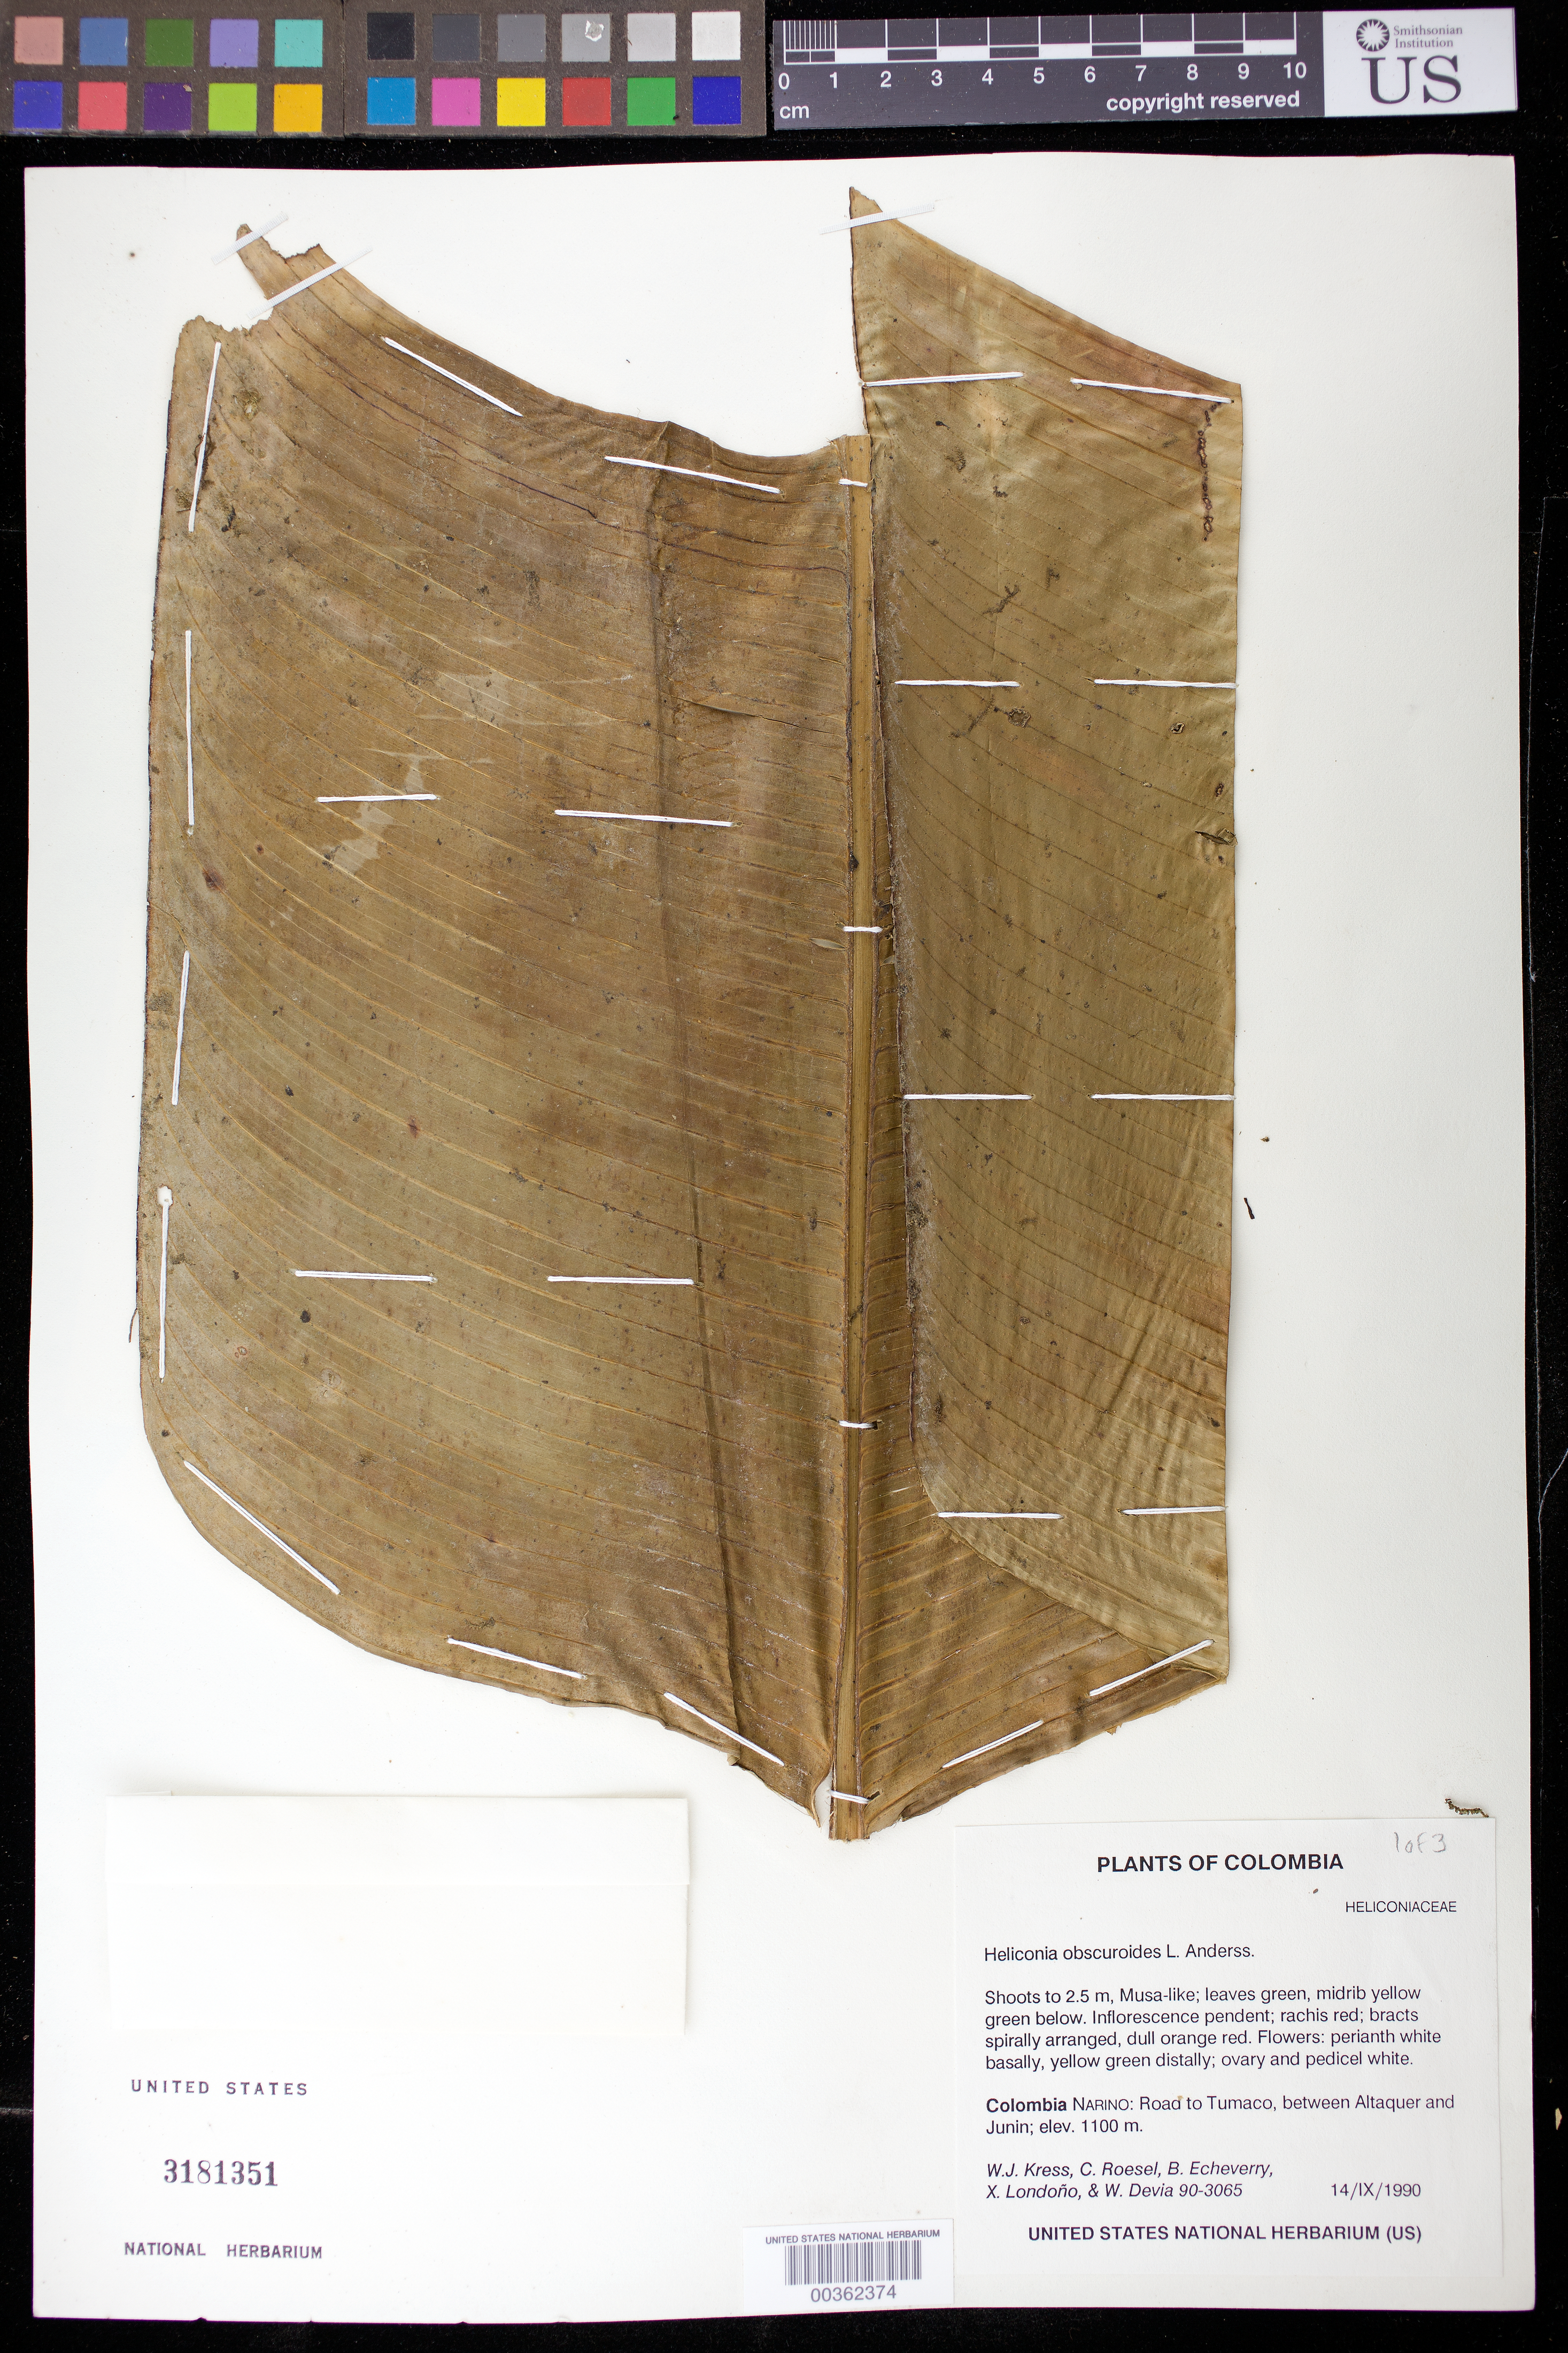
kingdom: Plantae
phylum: Tracheophyta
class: Liliopsida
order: Zingiberales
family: Heliconiaceae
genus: Heliconia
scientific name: Heliconia obscuroides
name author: L. Andersson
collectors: W. J. Kress, C. S. Roesel, B. Echeverry, X. Londoño & W. Devia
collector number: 90-3065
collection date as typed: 14 Sep 1990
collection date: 1990-09-14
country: Colombia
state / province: Nariño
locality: Road to Tumaco, between Altaquer and Junin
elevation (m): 1100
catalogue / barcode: US 3181351